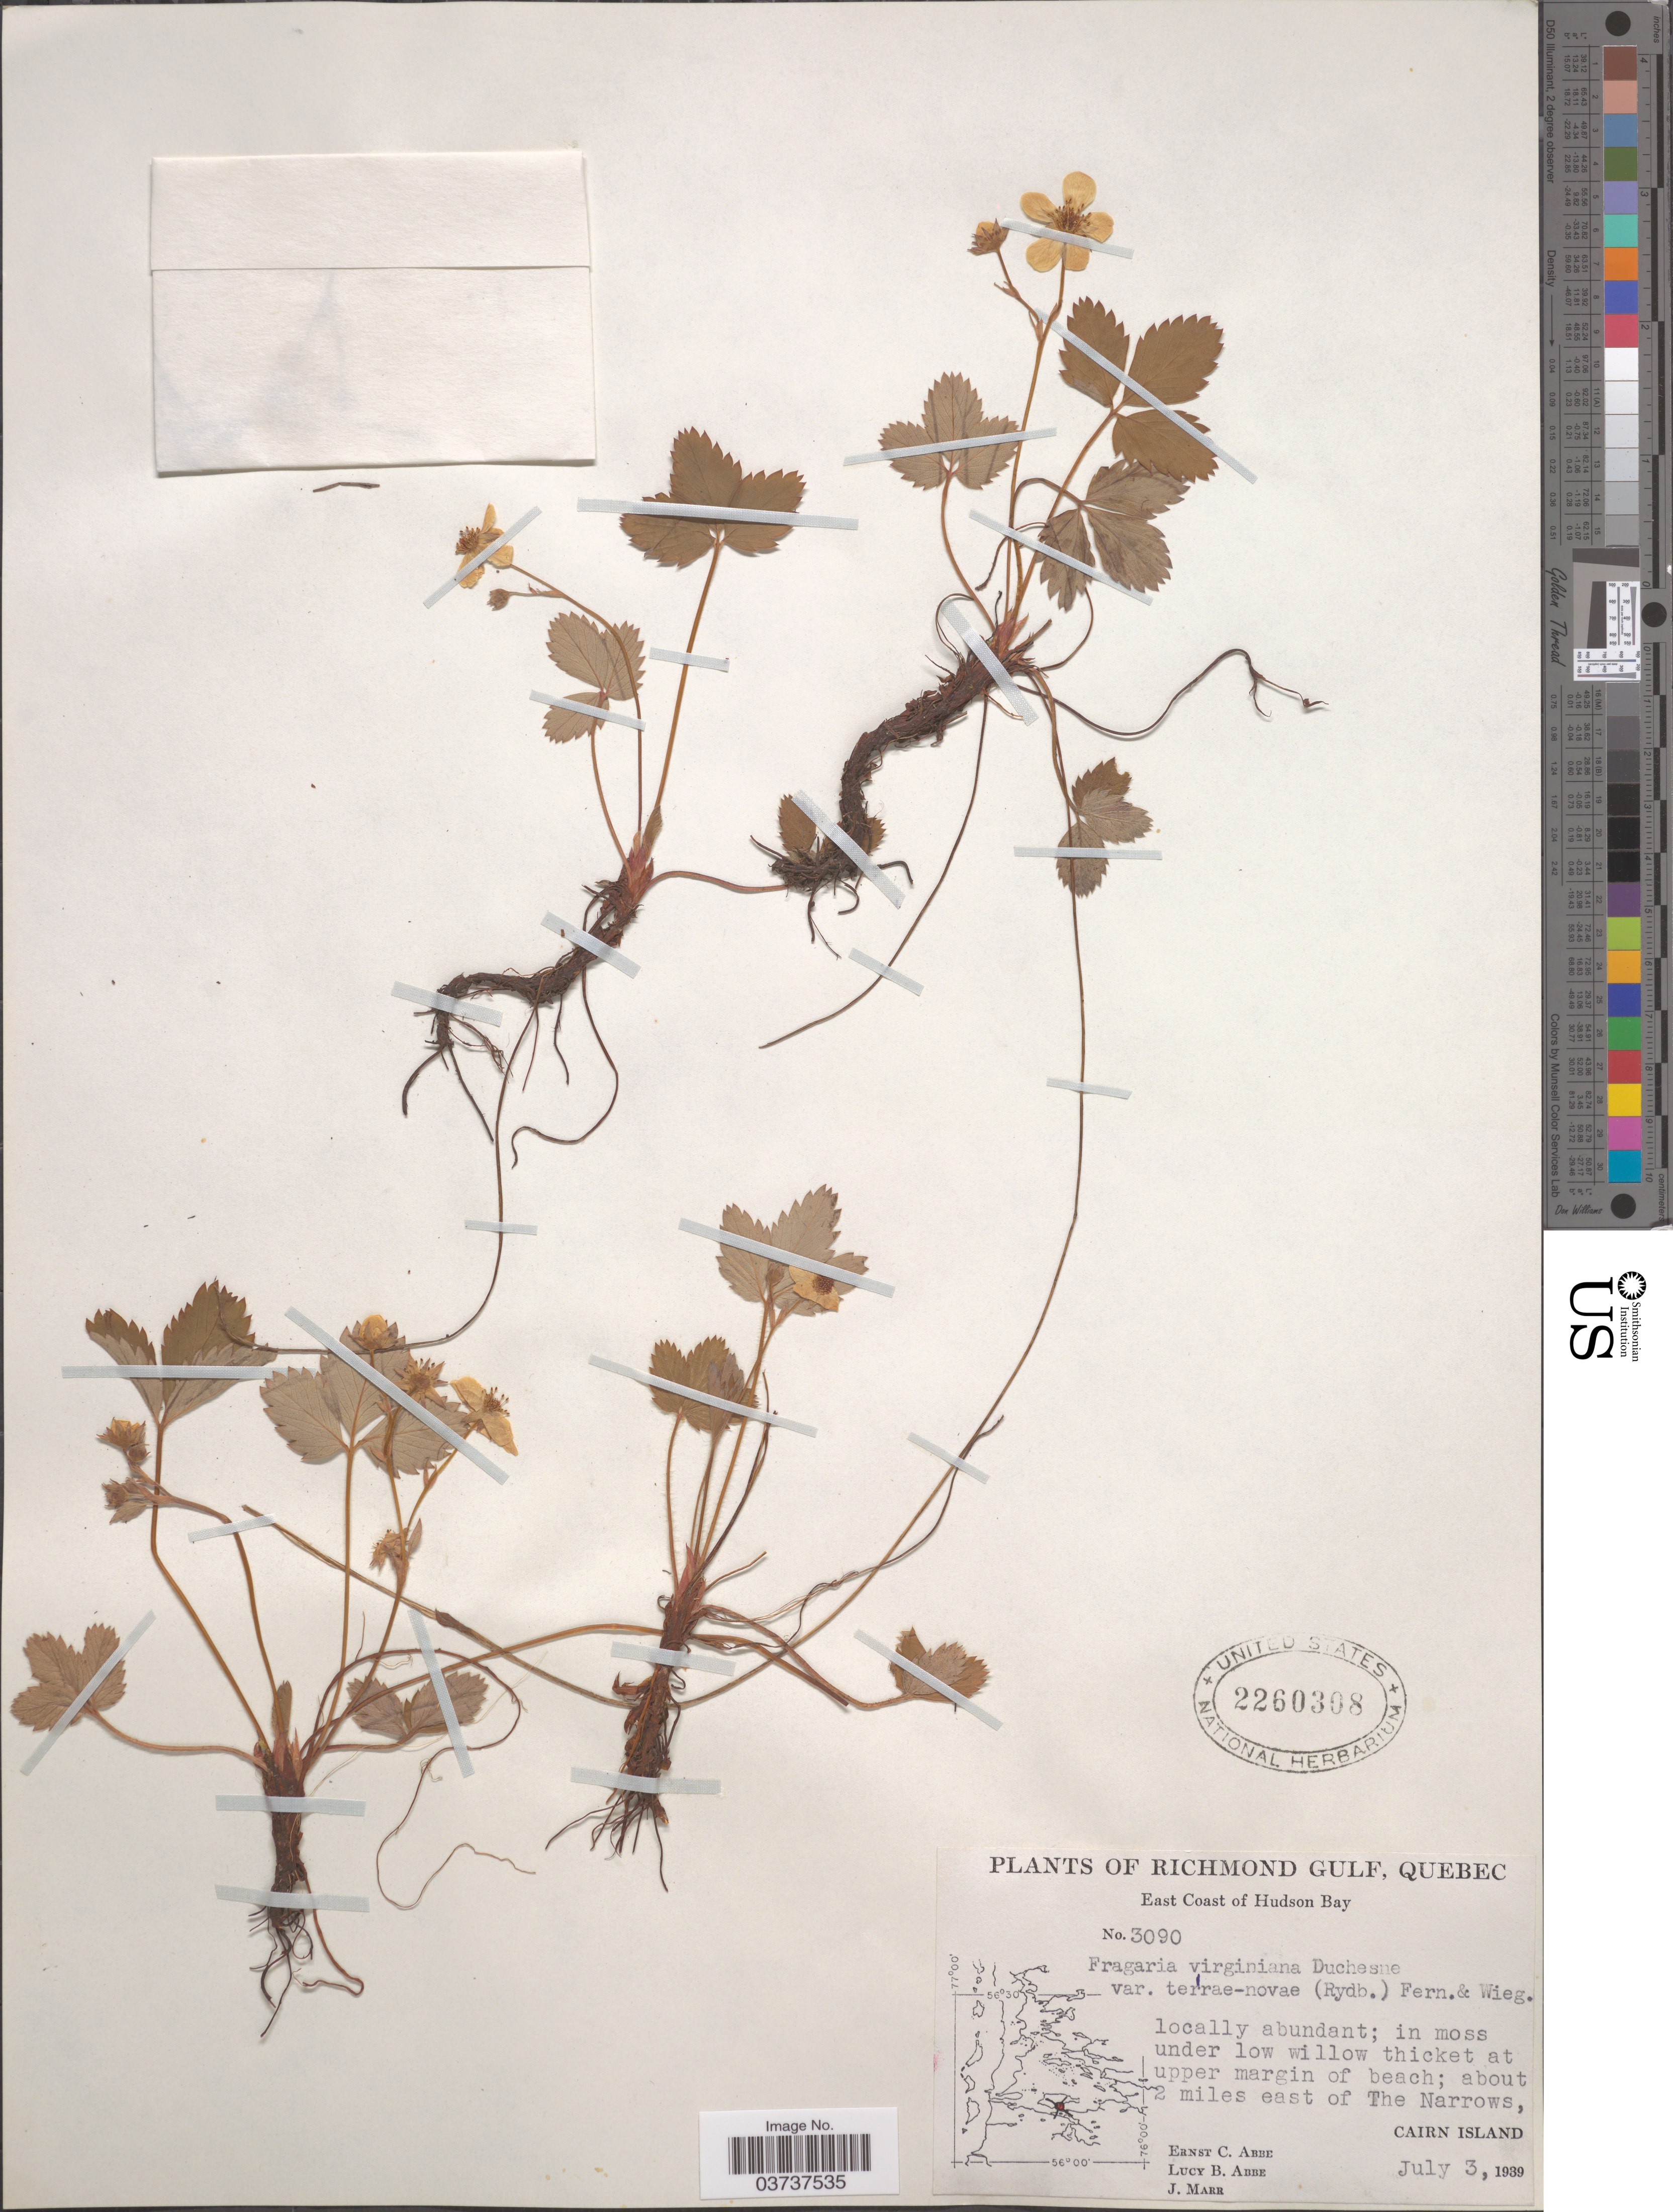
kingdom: Plantae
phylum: Tracheophyta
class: Magnoliopsida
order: Rosales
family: Rosaceae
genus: Fragaria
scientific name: Fragaria virginiana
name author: Mill.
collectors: E. C. Abbe, L. B. Abbe & J. Marr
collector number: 3090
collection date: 1939-07-03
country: Canada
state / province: Quebec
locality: Richmond Gulf. East Coast of Hudson Bay. At upper margin of beach; about 2 miles east of The Narrows, Cairn Island.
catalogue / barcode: US 2260308